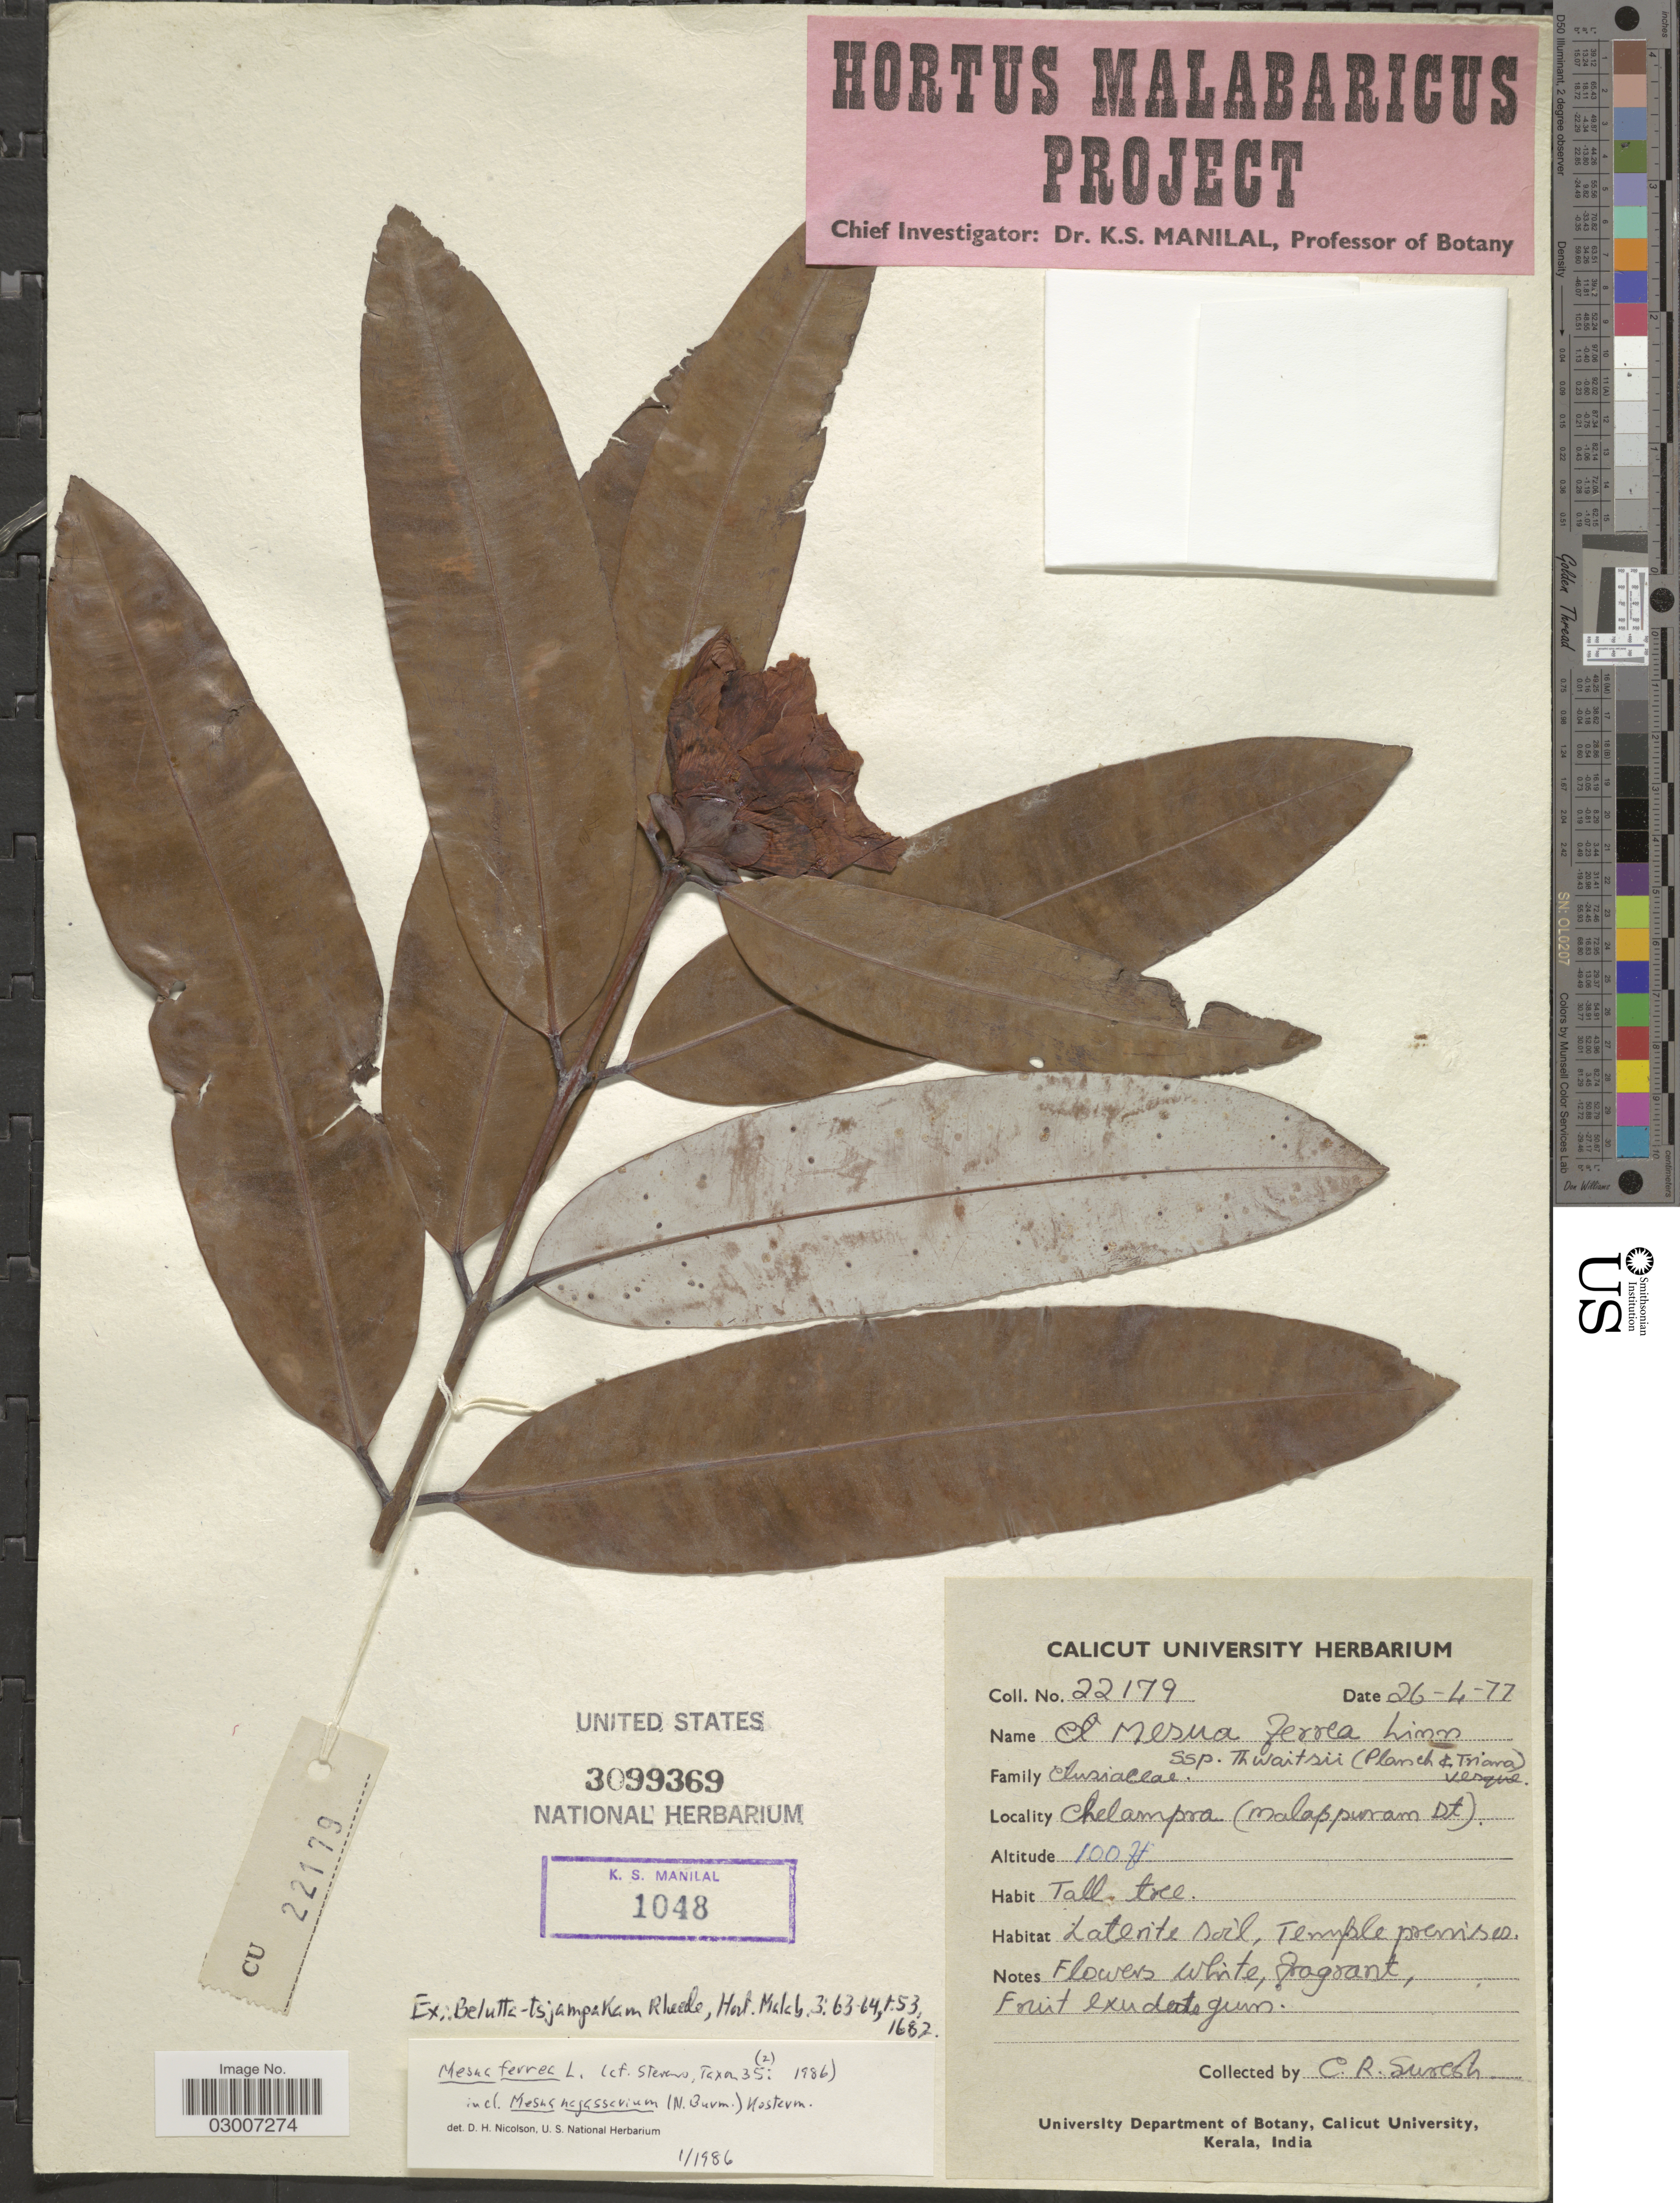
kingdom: Plantae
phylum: Tracheophyta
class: Magnoliopsida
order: Malpighiales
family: Calophyllaceae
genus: Mesua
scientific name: Mesua ferrea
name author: L.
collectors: C. Suresh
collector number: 22179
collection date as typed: Transcribed d/m/y: 26/4/77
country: India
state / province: Kerala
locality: Chelampra (Malappuram Dt).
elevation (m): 30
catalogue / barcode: US 3099369